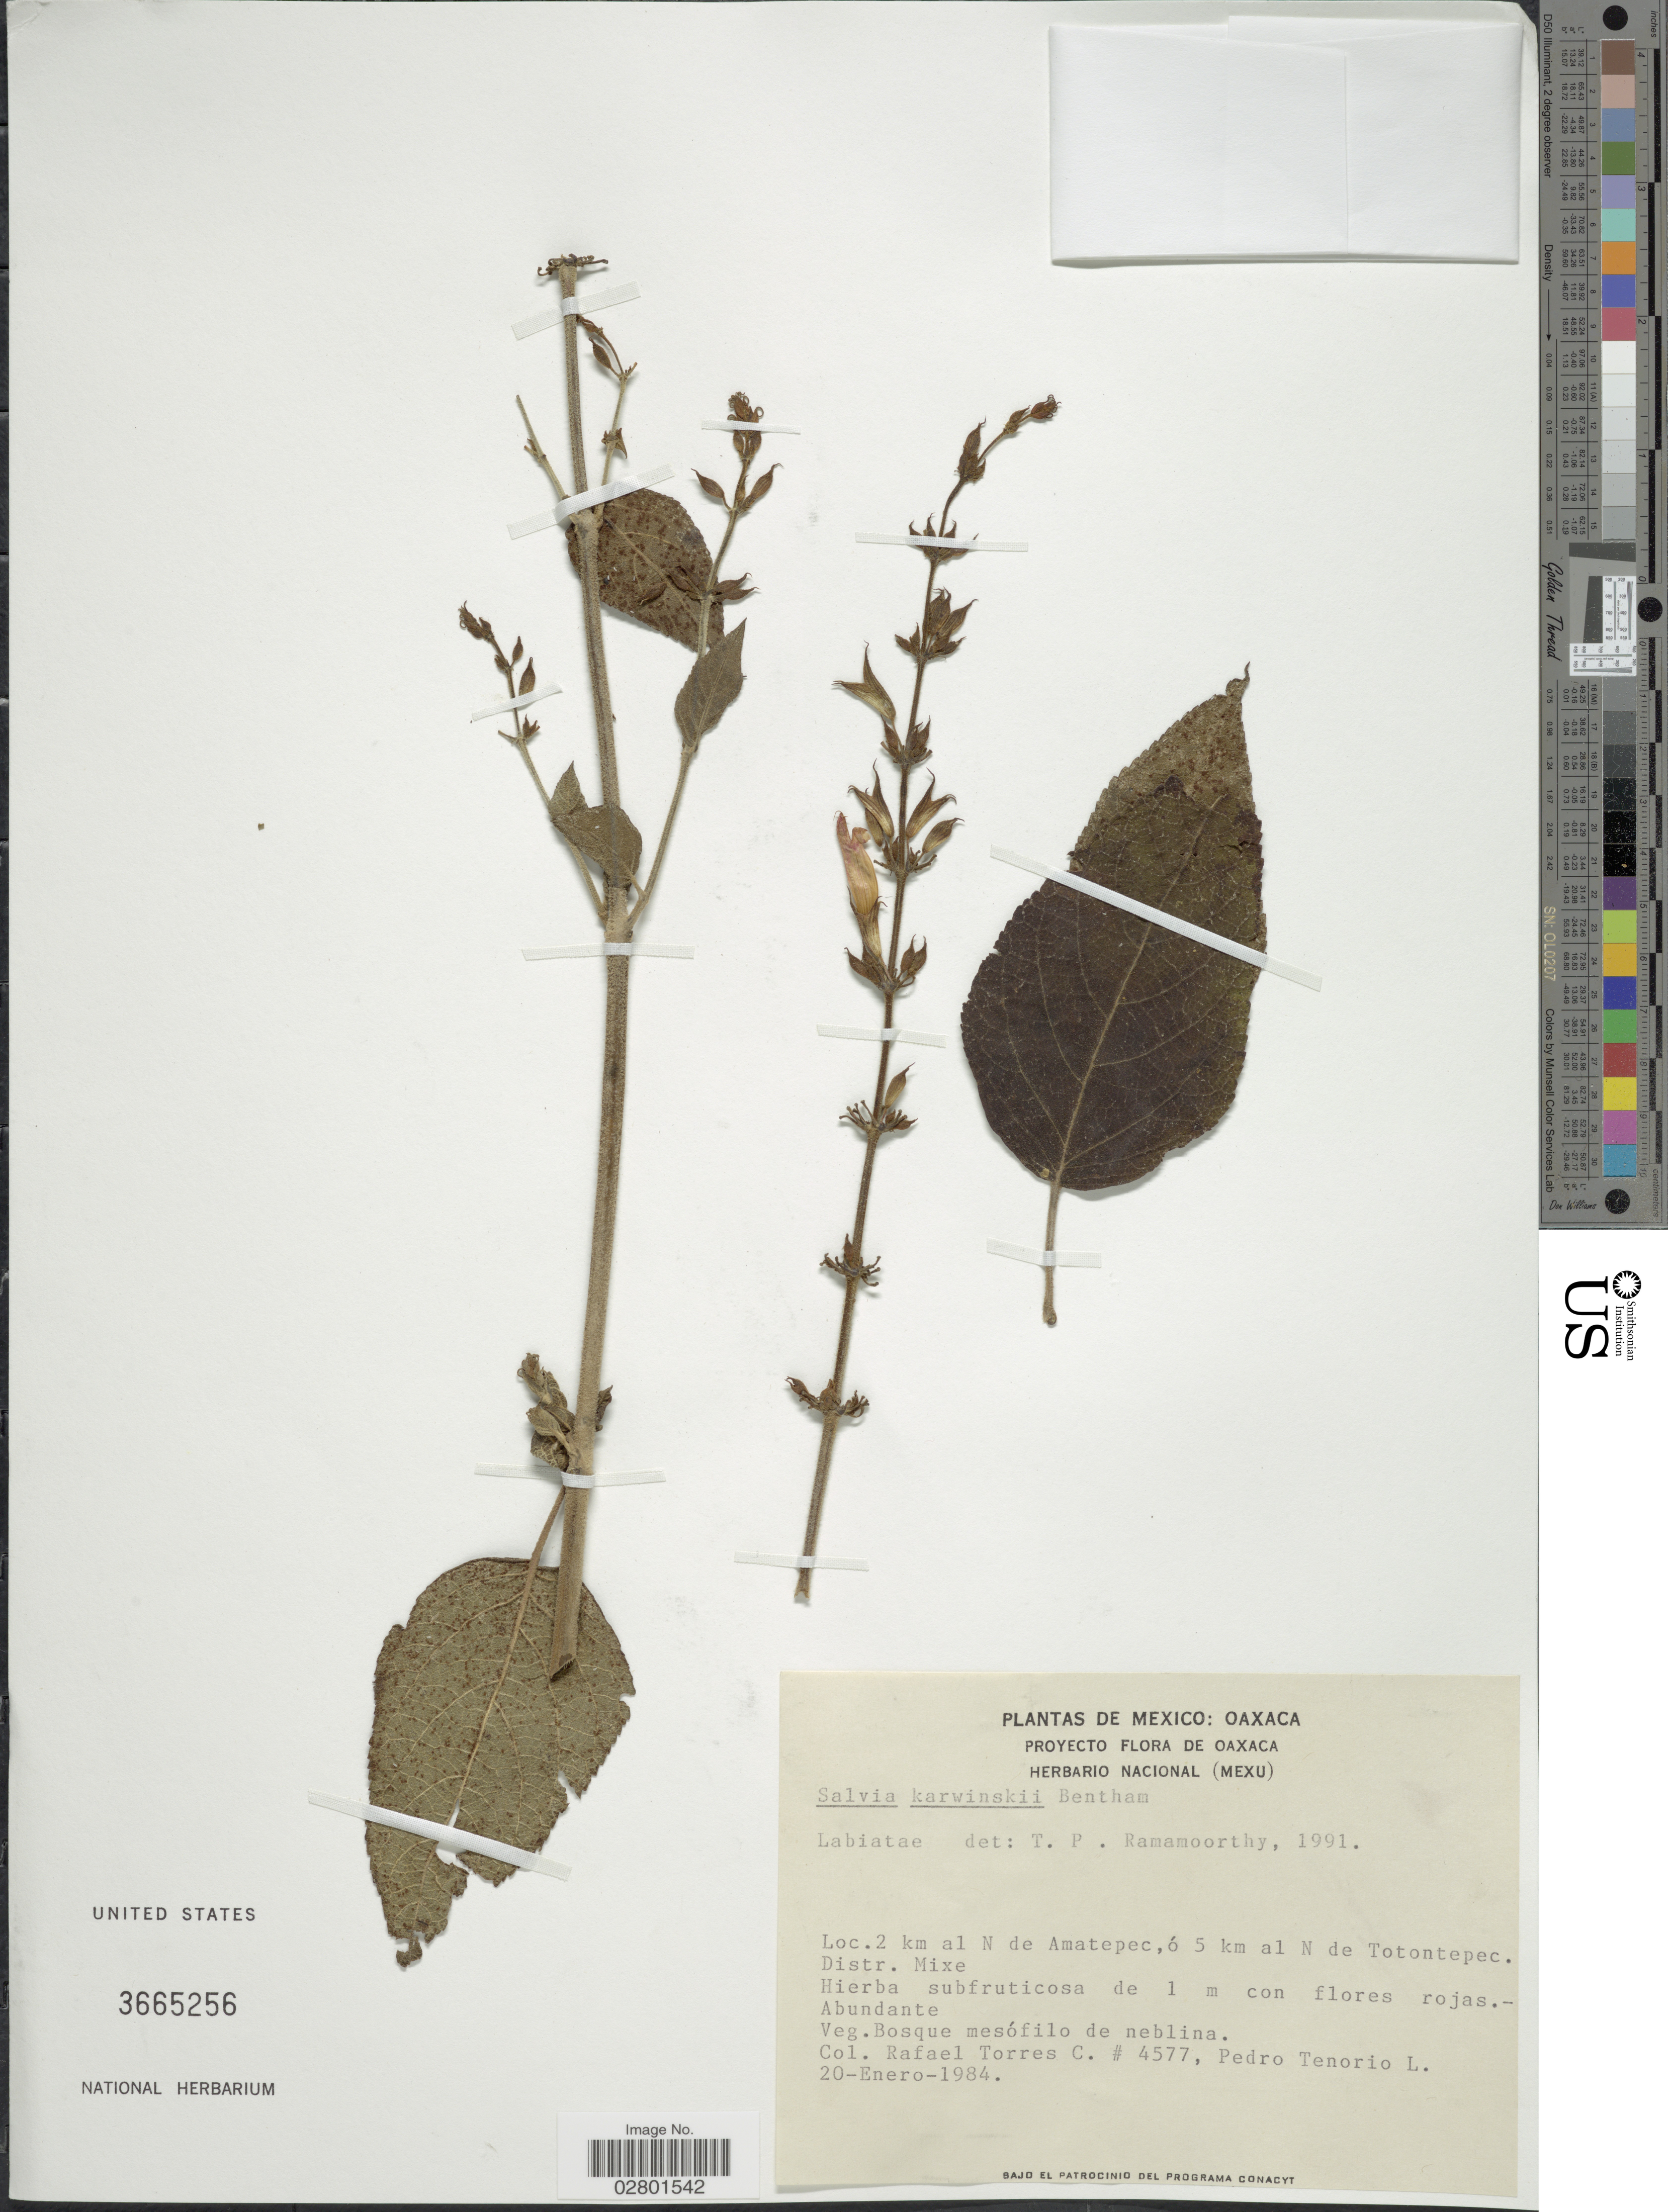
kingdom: Plantae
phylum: Tracheophyta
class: Magnoliopsida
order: Lamiales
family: Lamiaceae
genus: Salvia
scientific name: Salvia karwinskii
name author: Benth.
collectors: R. Torres C. & P. Tenorio L.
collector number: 4577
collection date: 1984-01-20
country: Mexico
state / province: Oaxaca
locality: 2 km al N de Amatepec, ó 5 km al N de Totontepec, Distr. Mixe.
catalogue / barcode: US 3665256